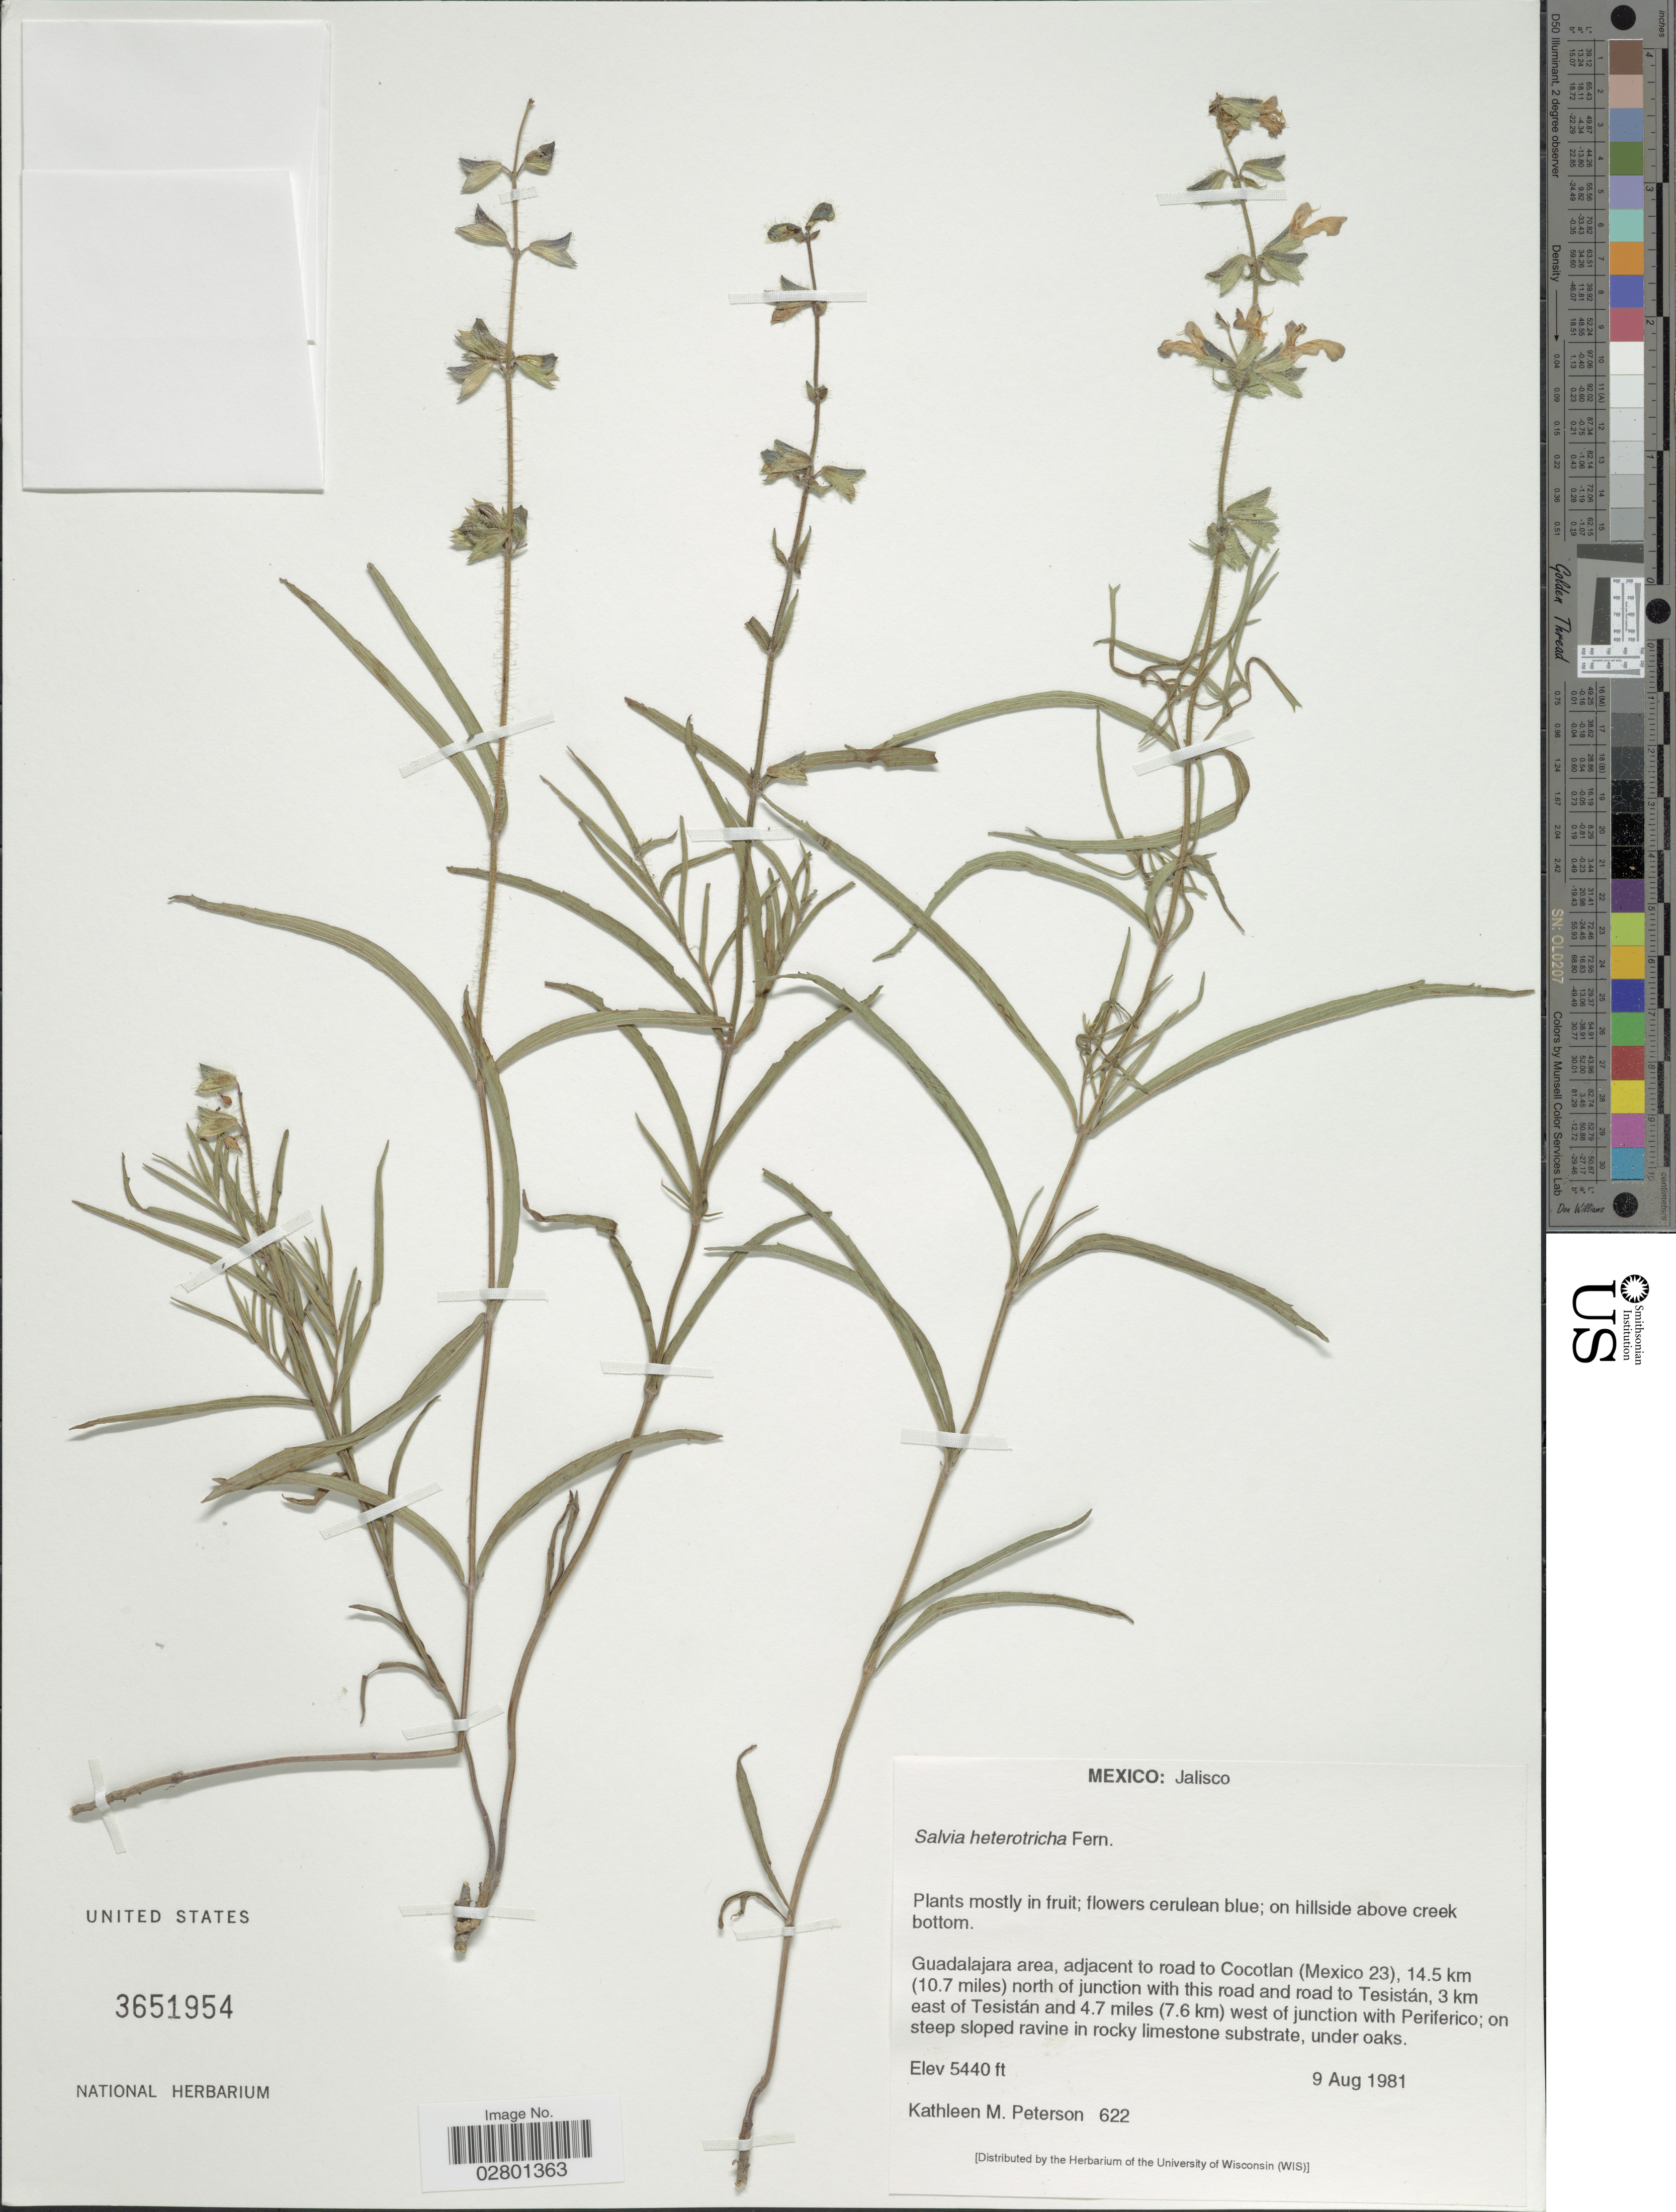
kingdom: Plantae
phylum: Tracheophyta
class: Magnoliopsida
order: Lamiales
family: Lamiaceae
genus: Salvia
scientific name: Salvia heterotricha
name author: Fernald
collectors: K. Peterson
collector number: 622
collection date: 1981-08-09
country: Mexico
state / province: Jalisco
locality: Guadalajara area, adjacent to road to Cocotlan (Mexico 23), 14.5 km (10.7 miles) north of junction with this road and road to Tesistán, 3 km east of Tesistán and 4.7 miles (7.6 km) west of junction with Periferico.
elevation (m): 1658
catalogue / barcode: US 3651954